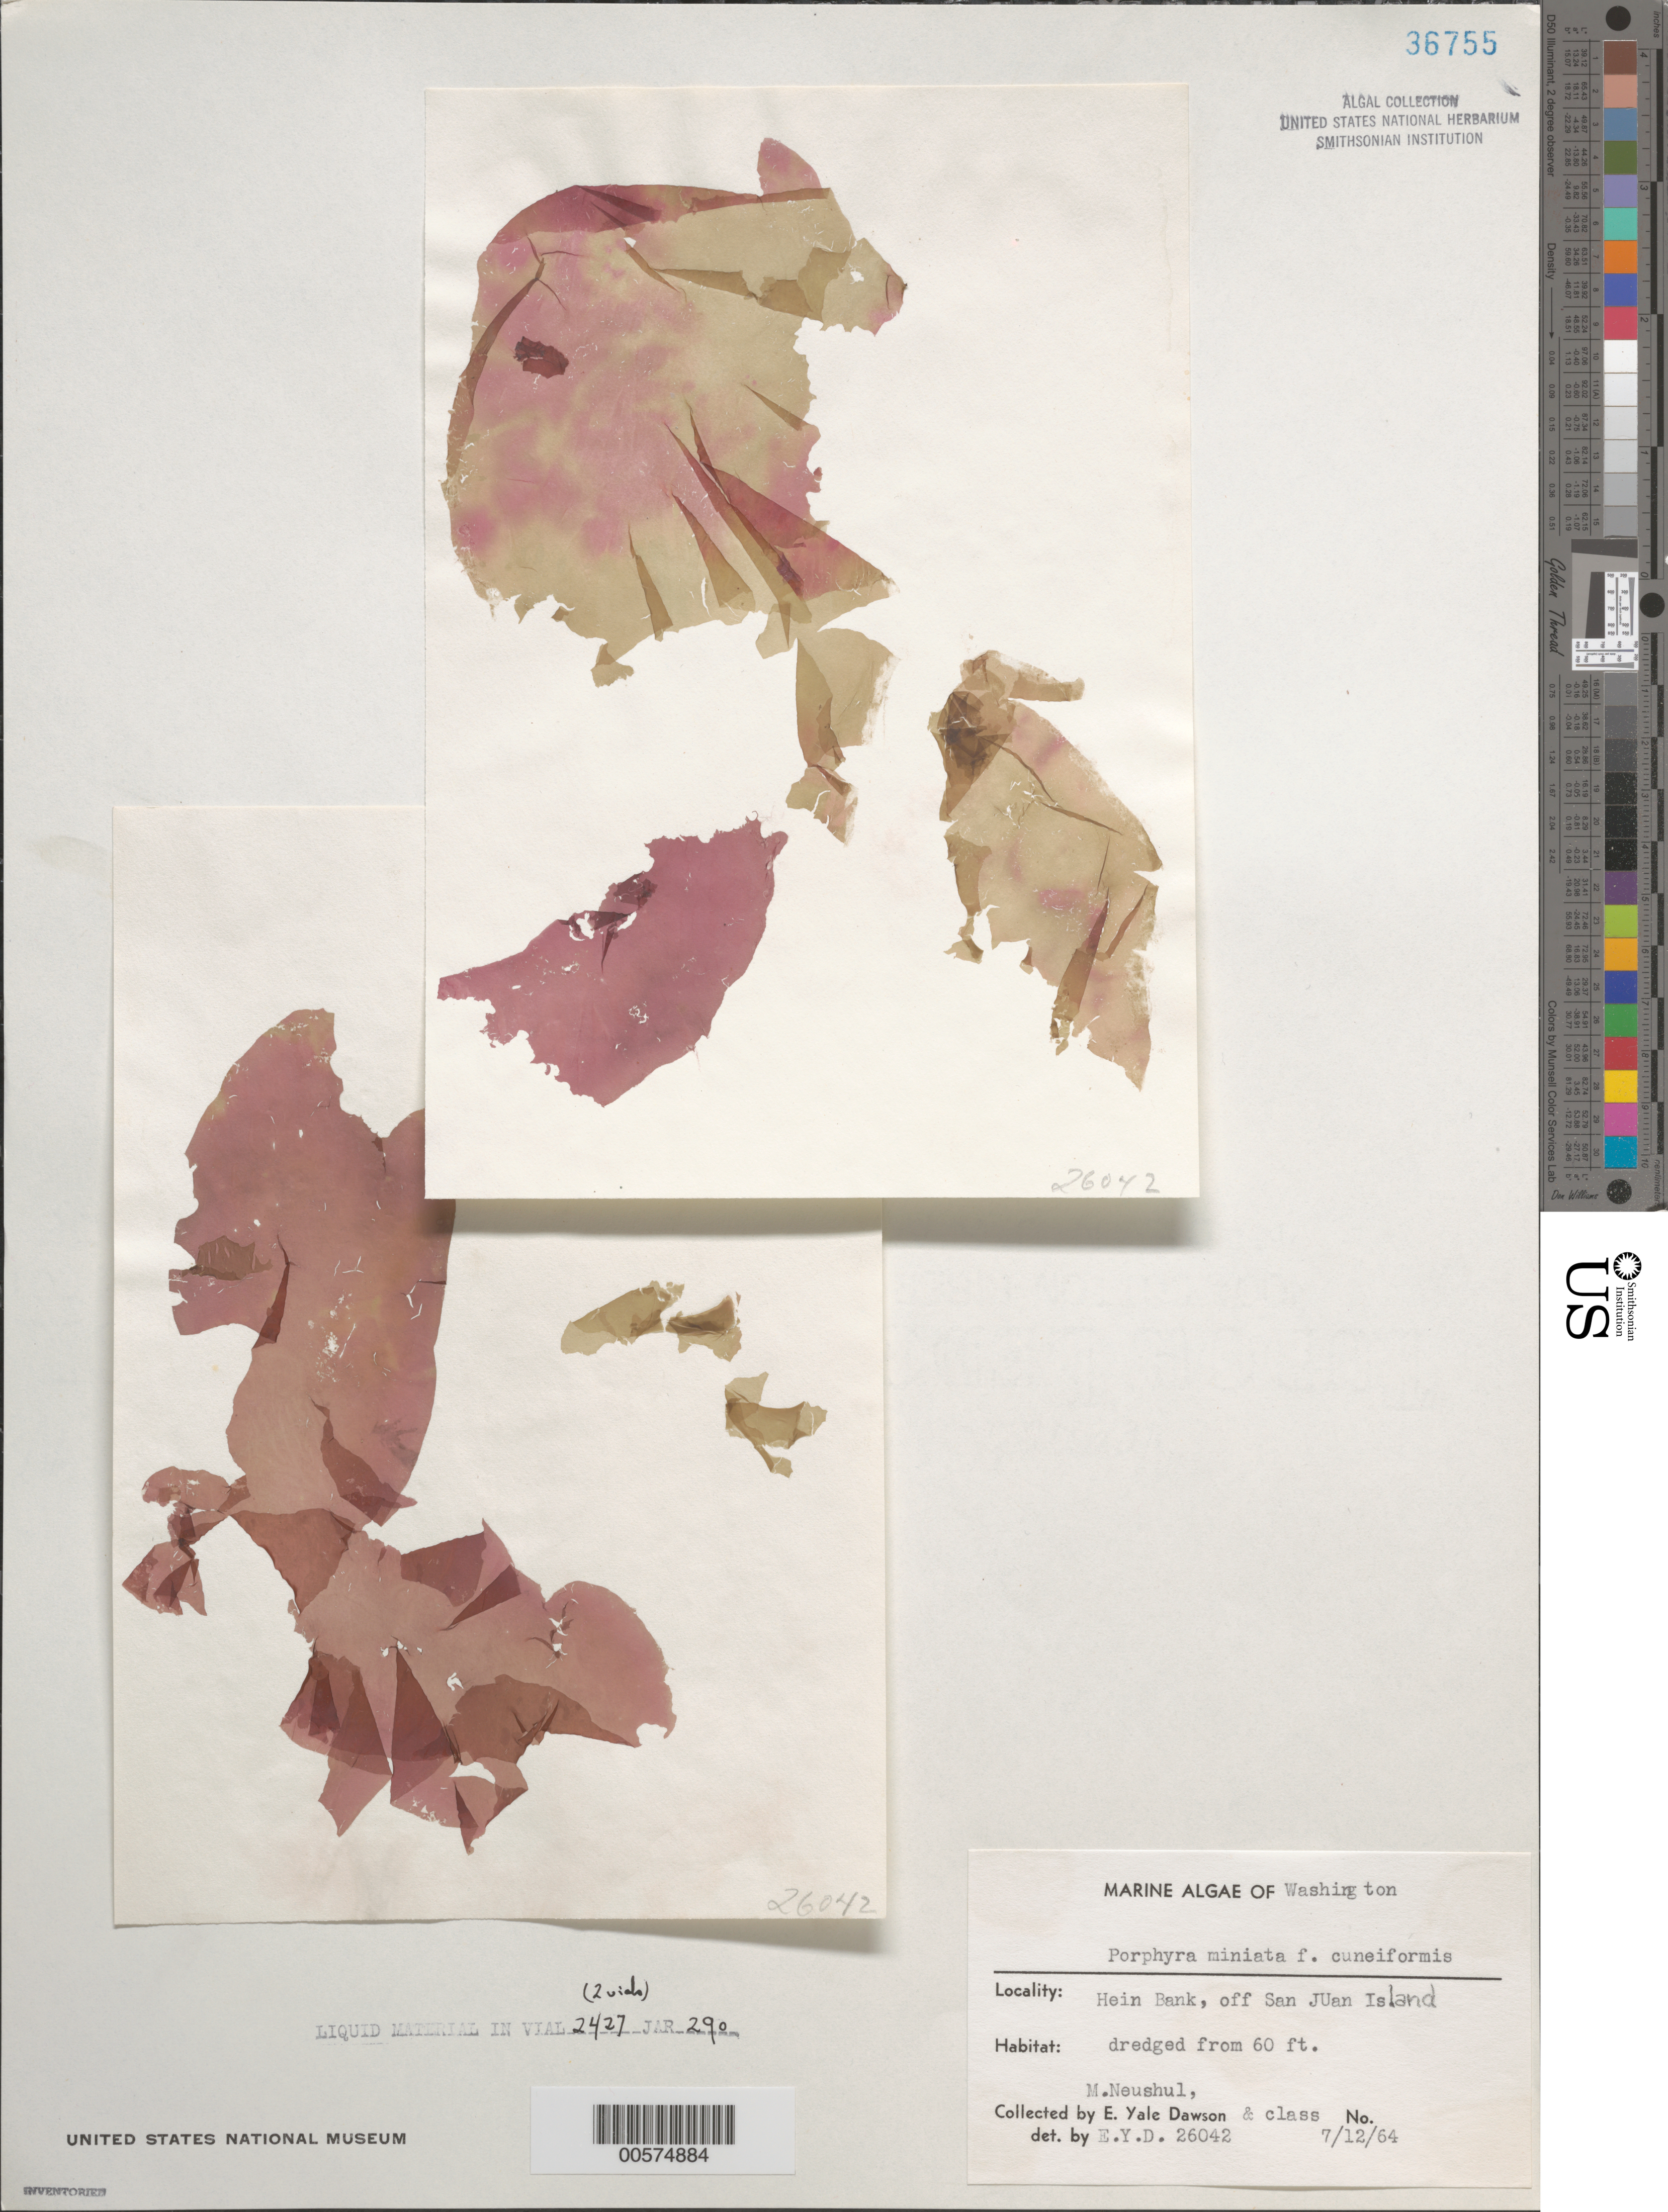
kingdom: Plantae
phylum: Rhodophyta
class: Bangiophyceae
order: Bangiales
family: Bangiaceae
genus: Wildemania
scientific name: Wildemania miniata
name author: (C. Agardh) Foslie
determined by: Algae name updating Project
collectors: E. Y. Dawson & M. Neushul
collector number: EYD 26042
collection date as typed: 12 Jul 1963 or 12 Jul 1964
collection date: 1963-07-12 or 1964-07-12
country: United States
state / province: Washington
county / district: San Juan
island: San Juan Island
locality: Hein Bank, off San Juan Island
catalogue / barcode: US 36755